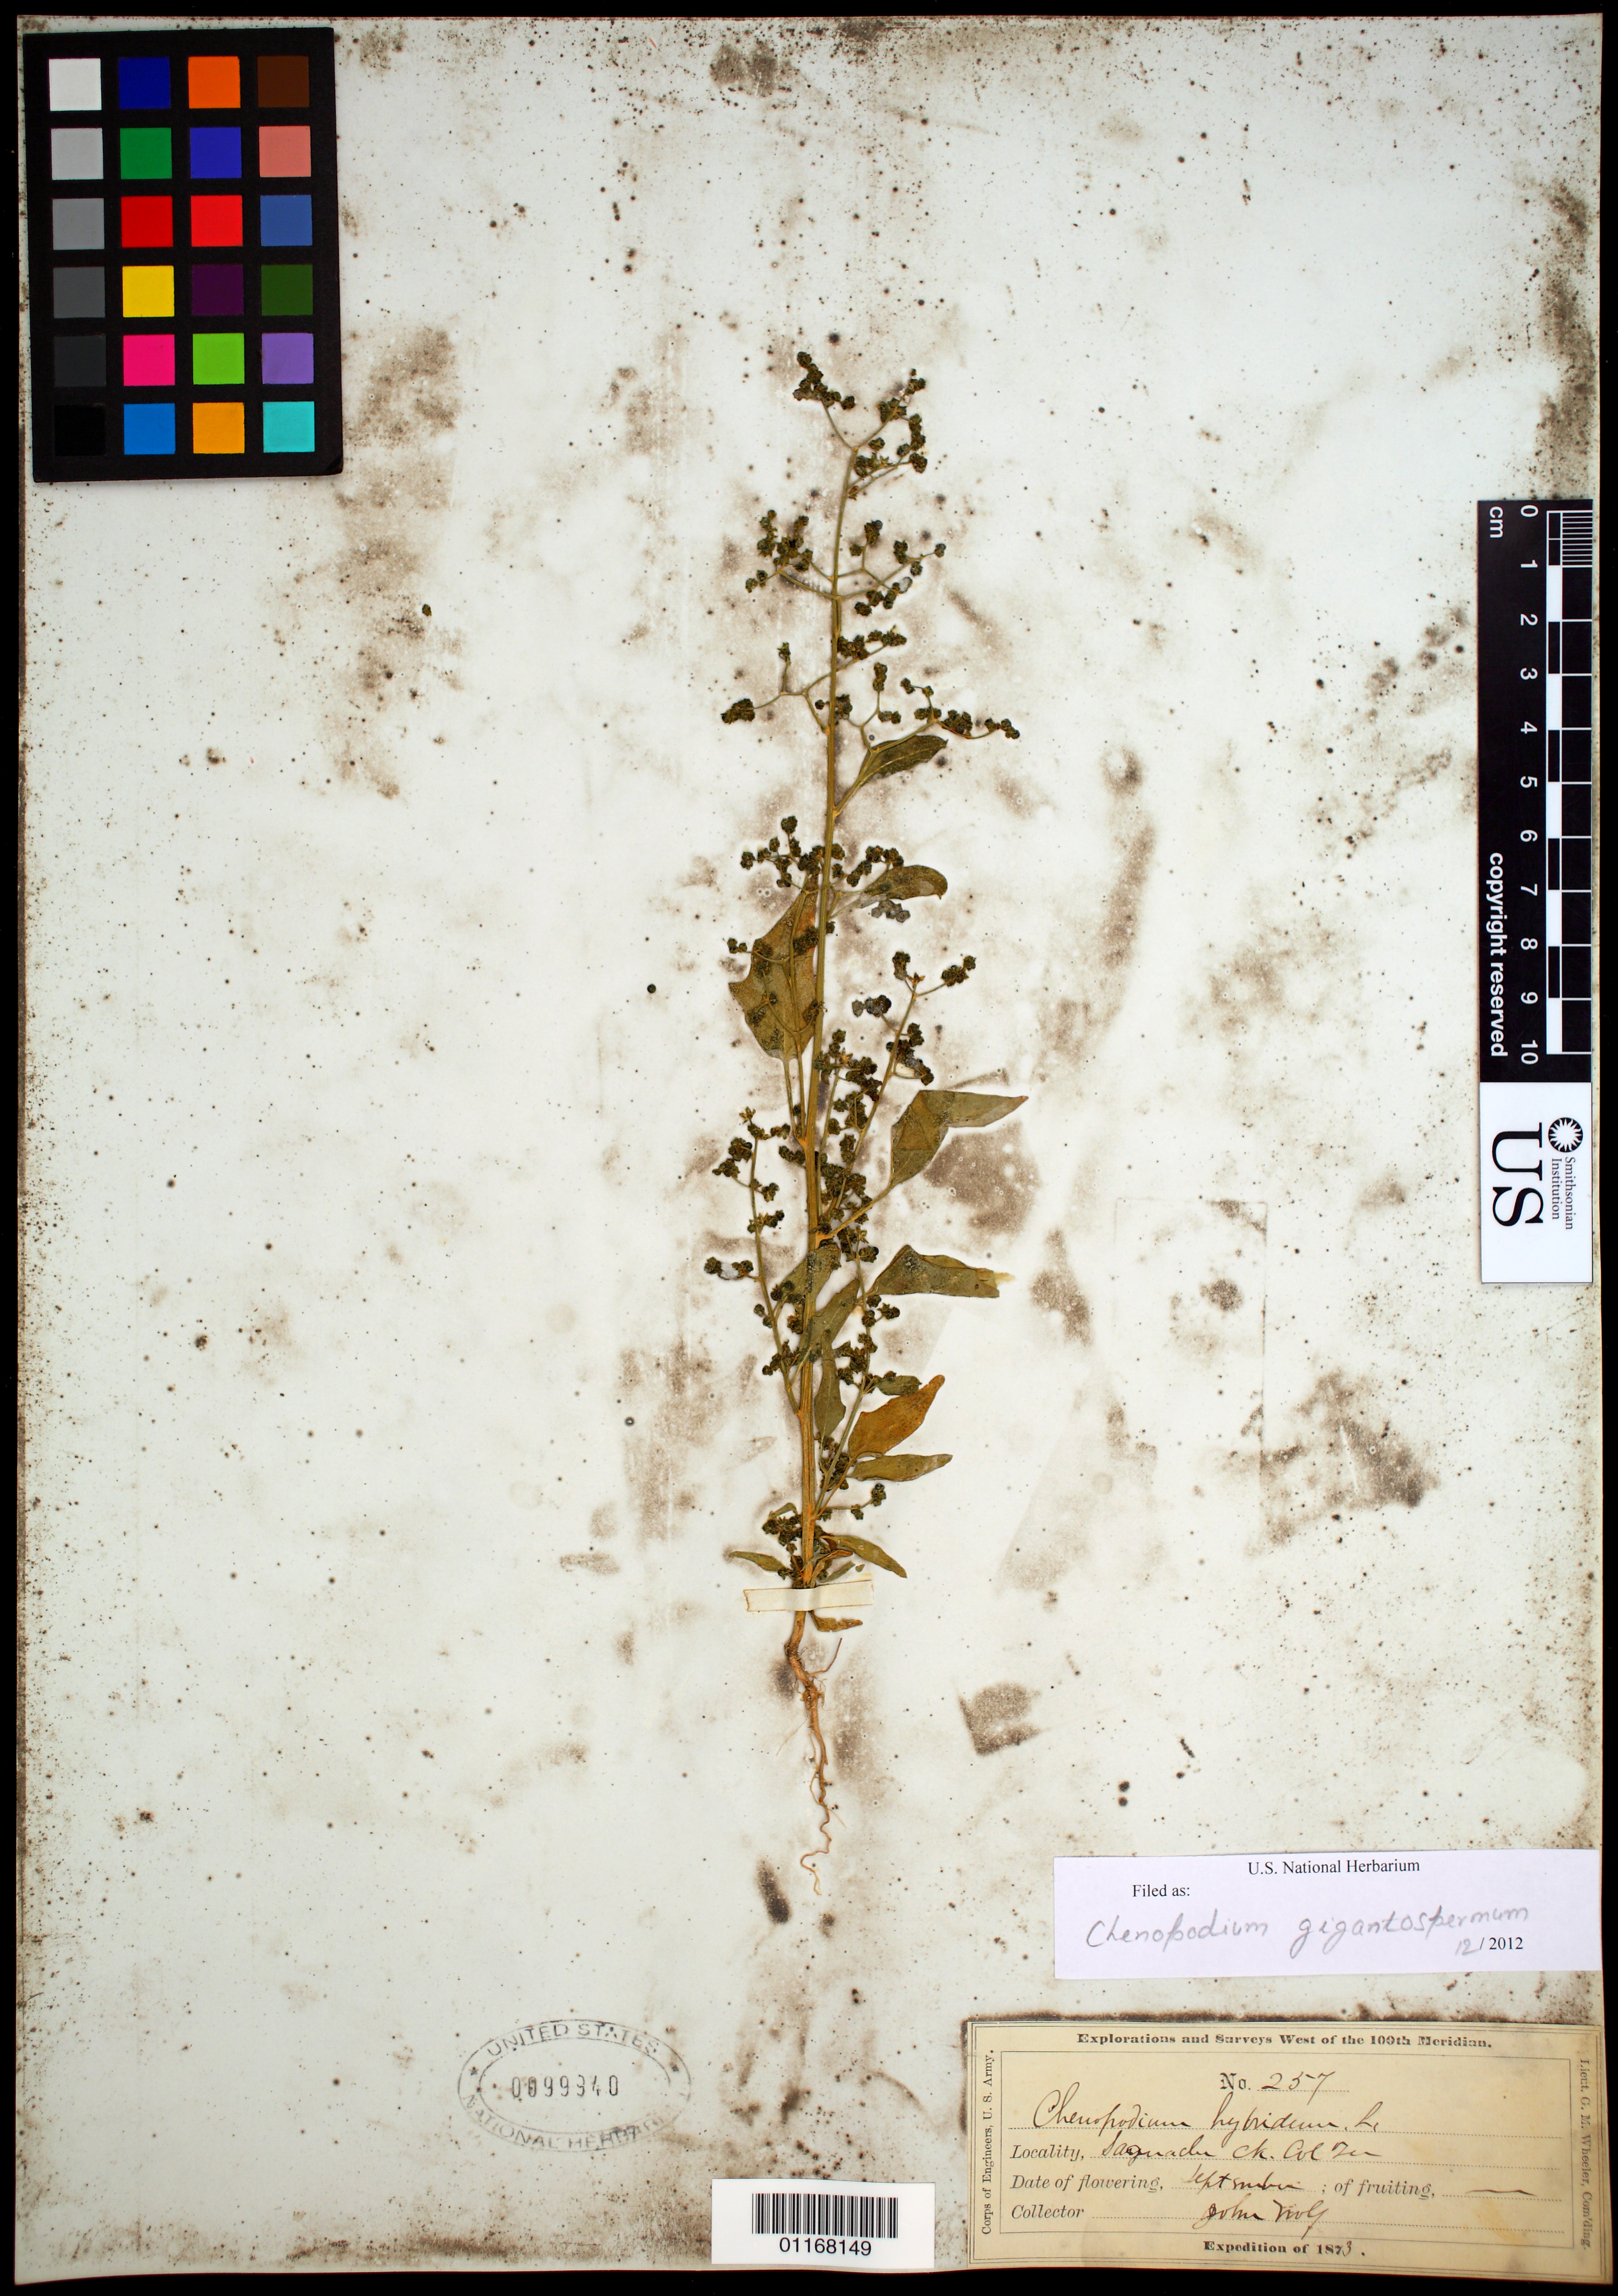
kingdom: Plantae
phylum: Tracheophyta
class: Magnoliopsida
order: Caryophyllales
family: Amaranthaceae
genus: Chenopodium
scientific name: Chenopodium gigantospermum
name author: Aellen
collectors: J. Wolf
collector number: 257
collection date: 1873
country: United States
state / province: Colorado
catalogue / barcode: US 99940